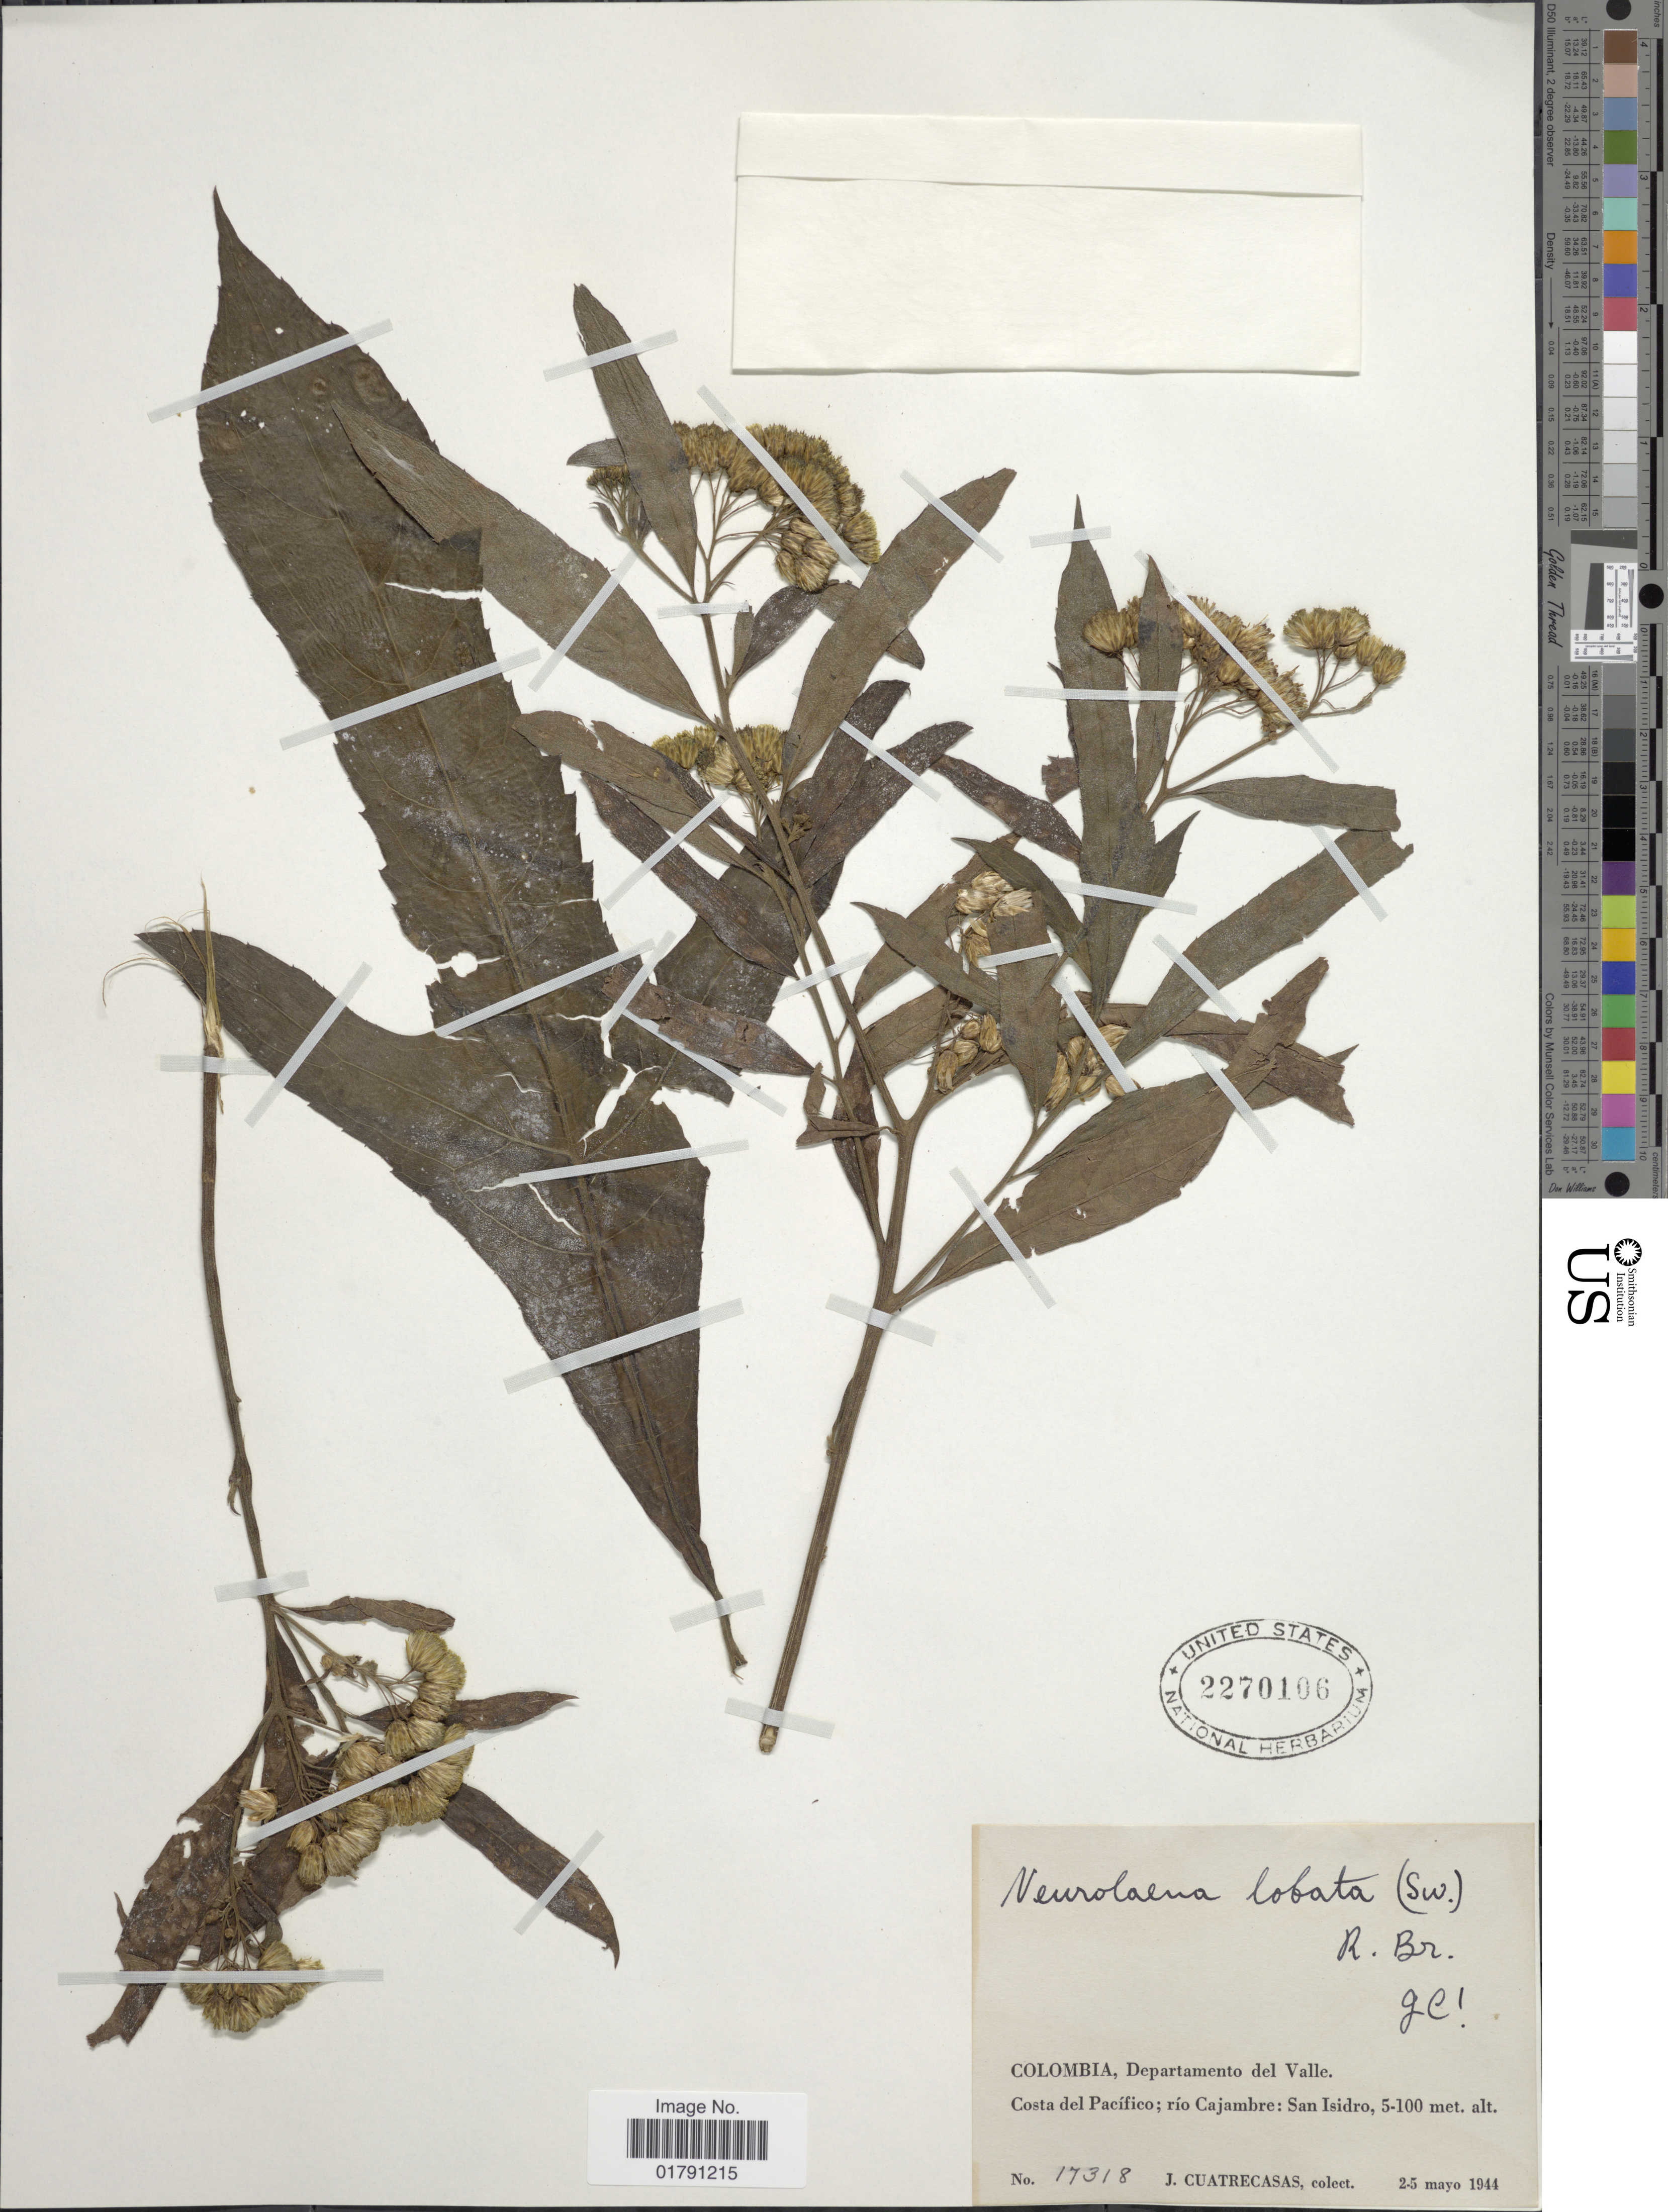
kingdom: Plantae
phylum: Tracheophyta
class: Magnoliopsida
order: Asterales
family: Asteraceae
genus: Neurolaena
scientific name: Neurolaena lobata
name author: (L.) R. Br. ex Cass.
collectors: J. Cuatrecasas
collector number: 17318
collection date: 1944-05-02/1944-05-05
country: Colombia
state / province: Valle del Cauca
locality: Costa del Pacifico, rio Cajambre, San Isidro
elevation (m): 5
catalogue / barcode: US 2270106